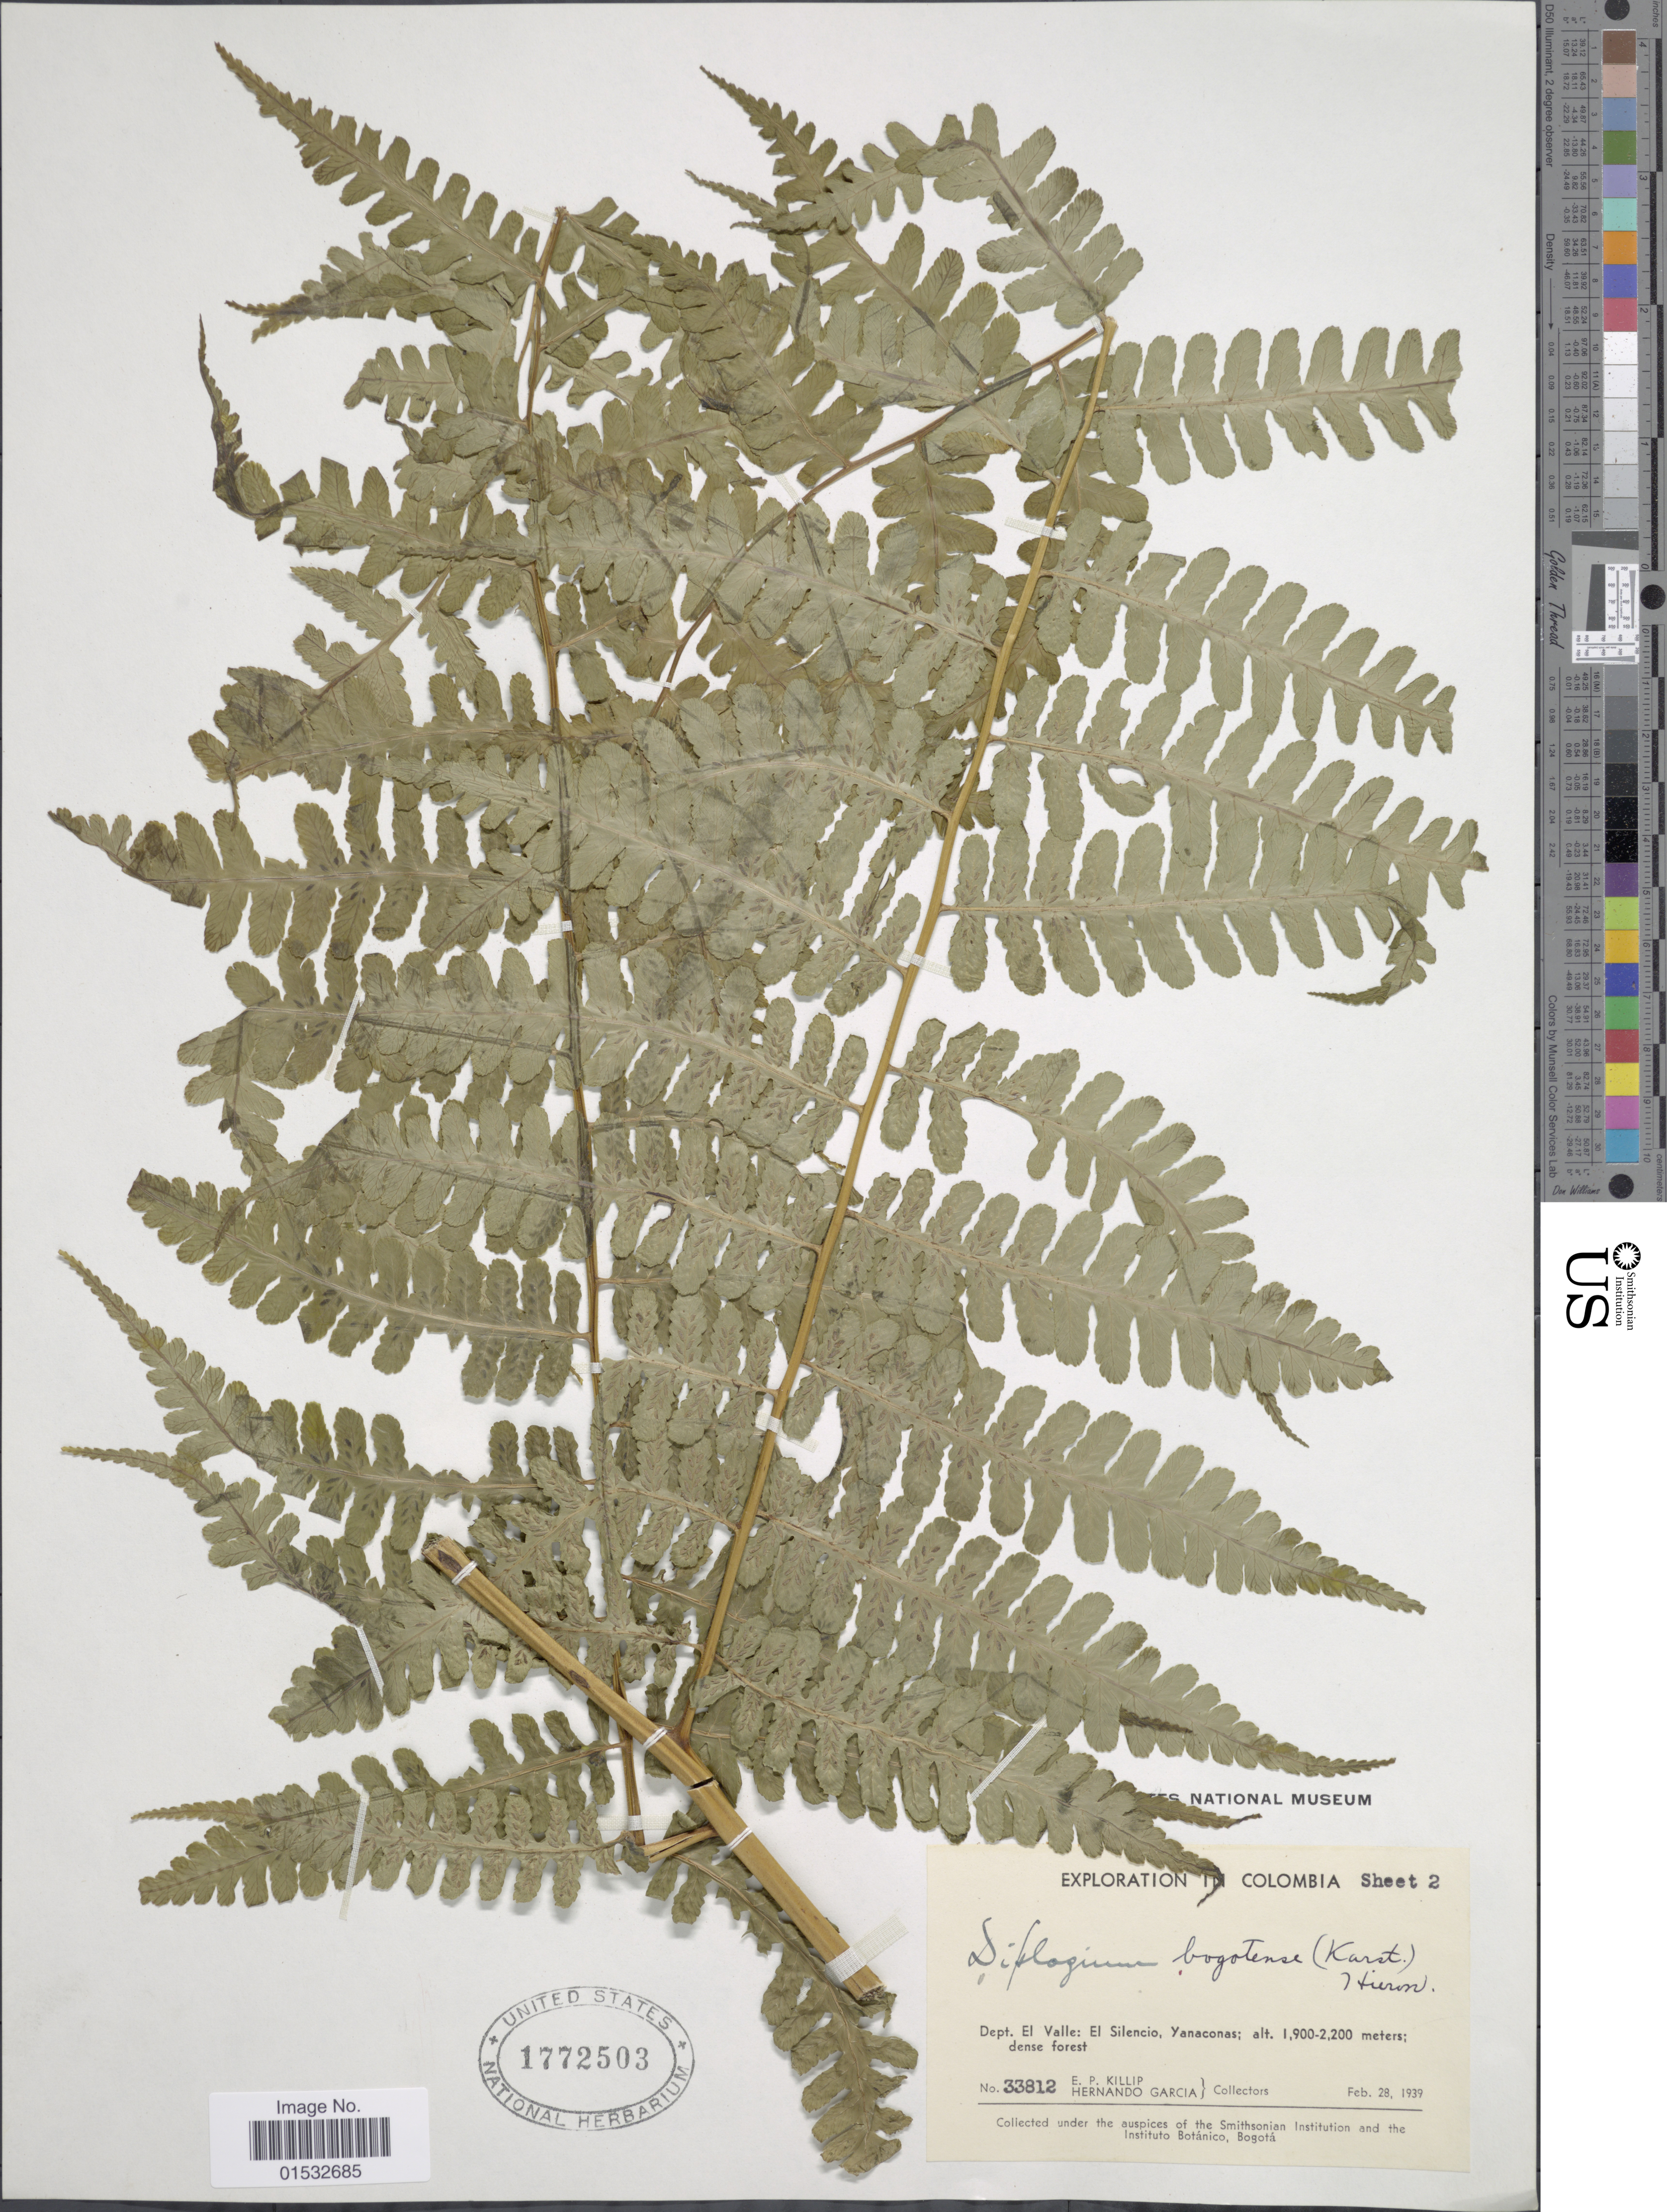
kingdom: Plantae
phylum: Tracheophyta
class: Polypodiopsida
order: Polypodiales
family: Athyriaceae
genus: Diplazium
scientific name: Diplazium bogotense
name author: (H. Karst.) Hieron.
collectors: E. P. Killip & H. Garcia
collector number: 33812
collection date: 1939-02-28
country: Colombia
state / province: Valle del Cauca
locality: Dept. El Valle: El Silencio, Yanaconas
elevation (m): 1900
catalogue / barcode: US 1772503